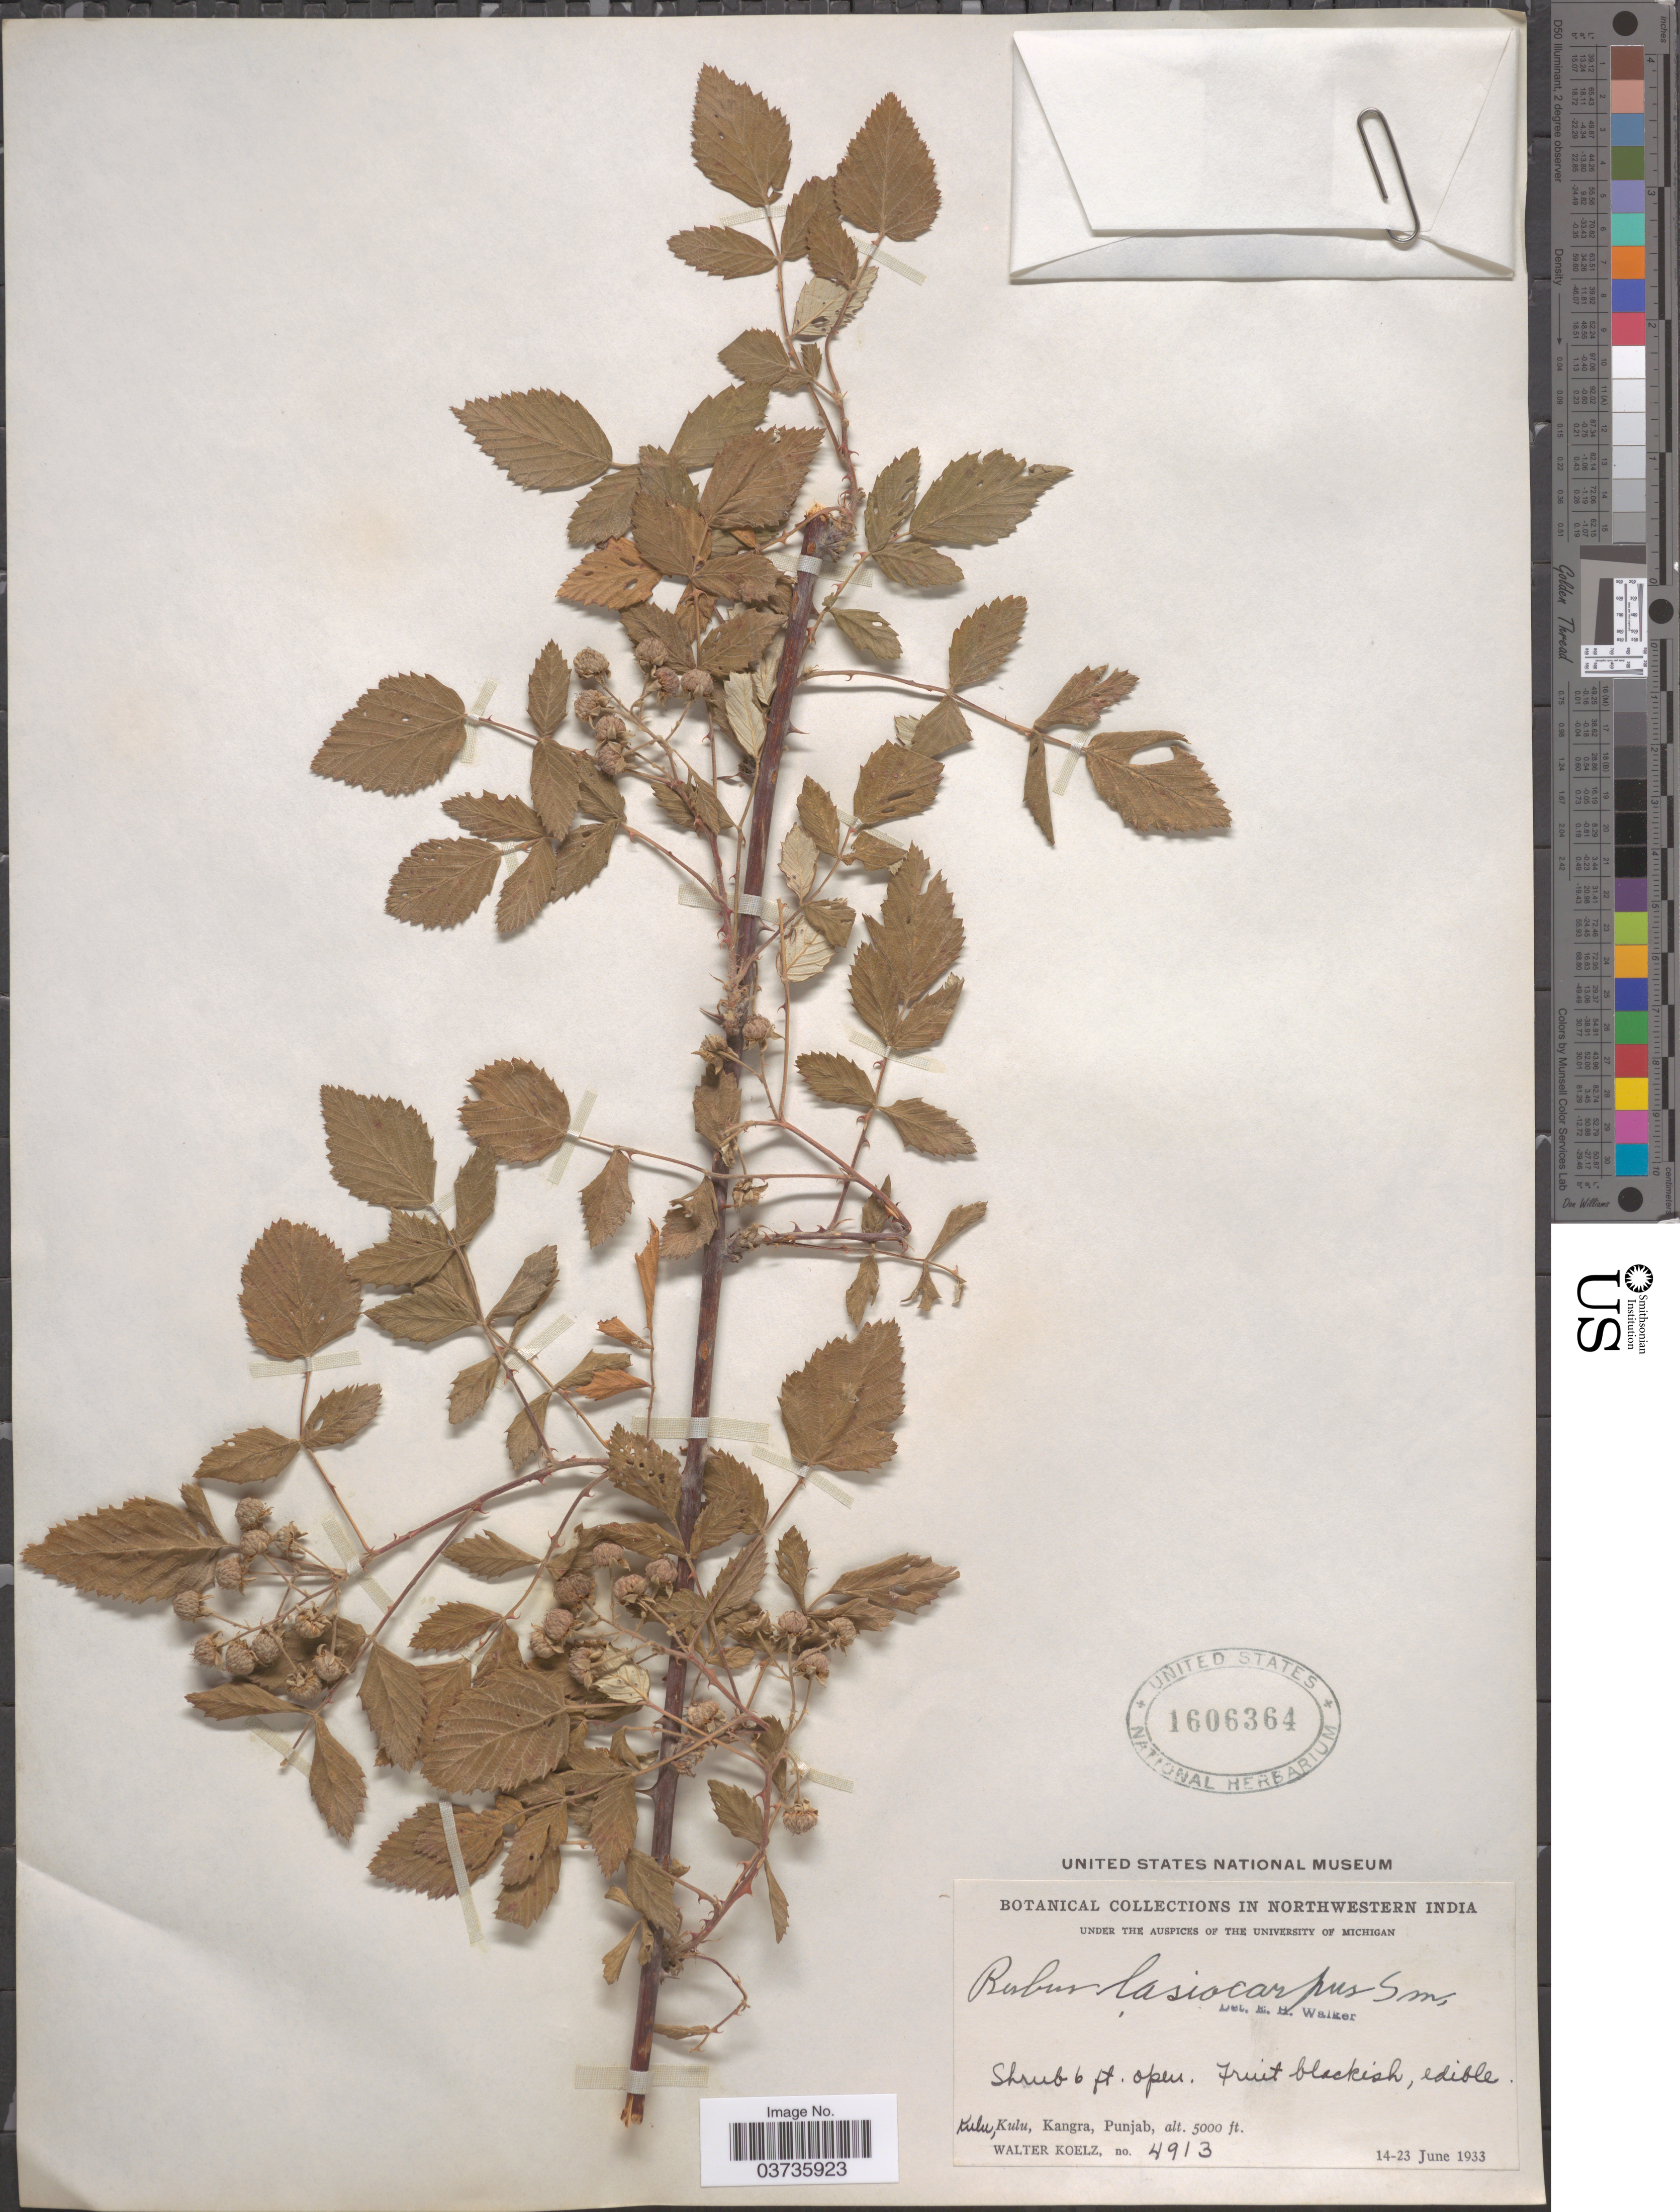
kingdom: Plantae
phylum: Tracheophyta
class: Magnoliopsida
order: Rosales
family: Rosaceae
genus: Rubus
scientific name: Rubus lasiocarpus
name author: W.C.R. Watson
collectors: W. N. Koelz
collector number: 4913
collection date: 1933-06-14/1933-06-23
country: India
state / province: Punjab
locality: Northwestern India. Kulu, Kangra.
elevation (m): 1524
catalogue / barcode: US 1606364